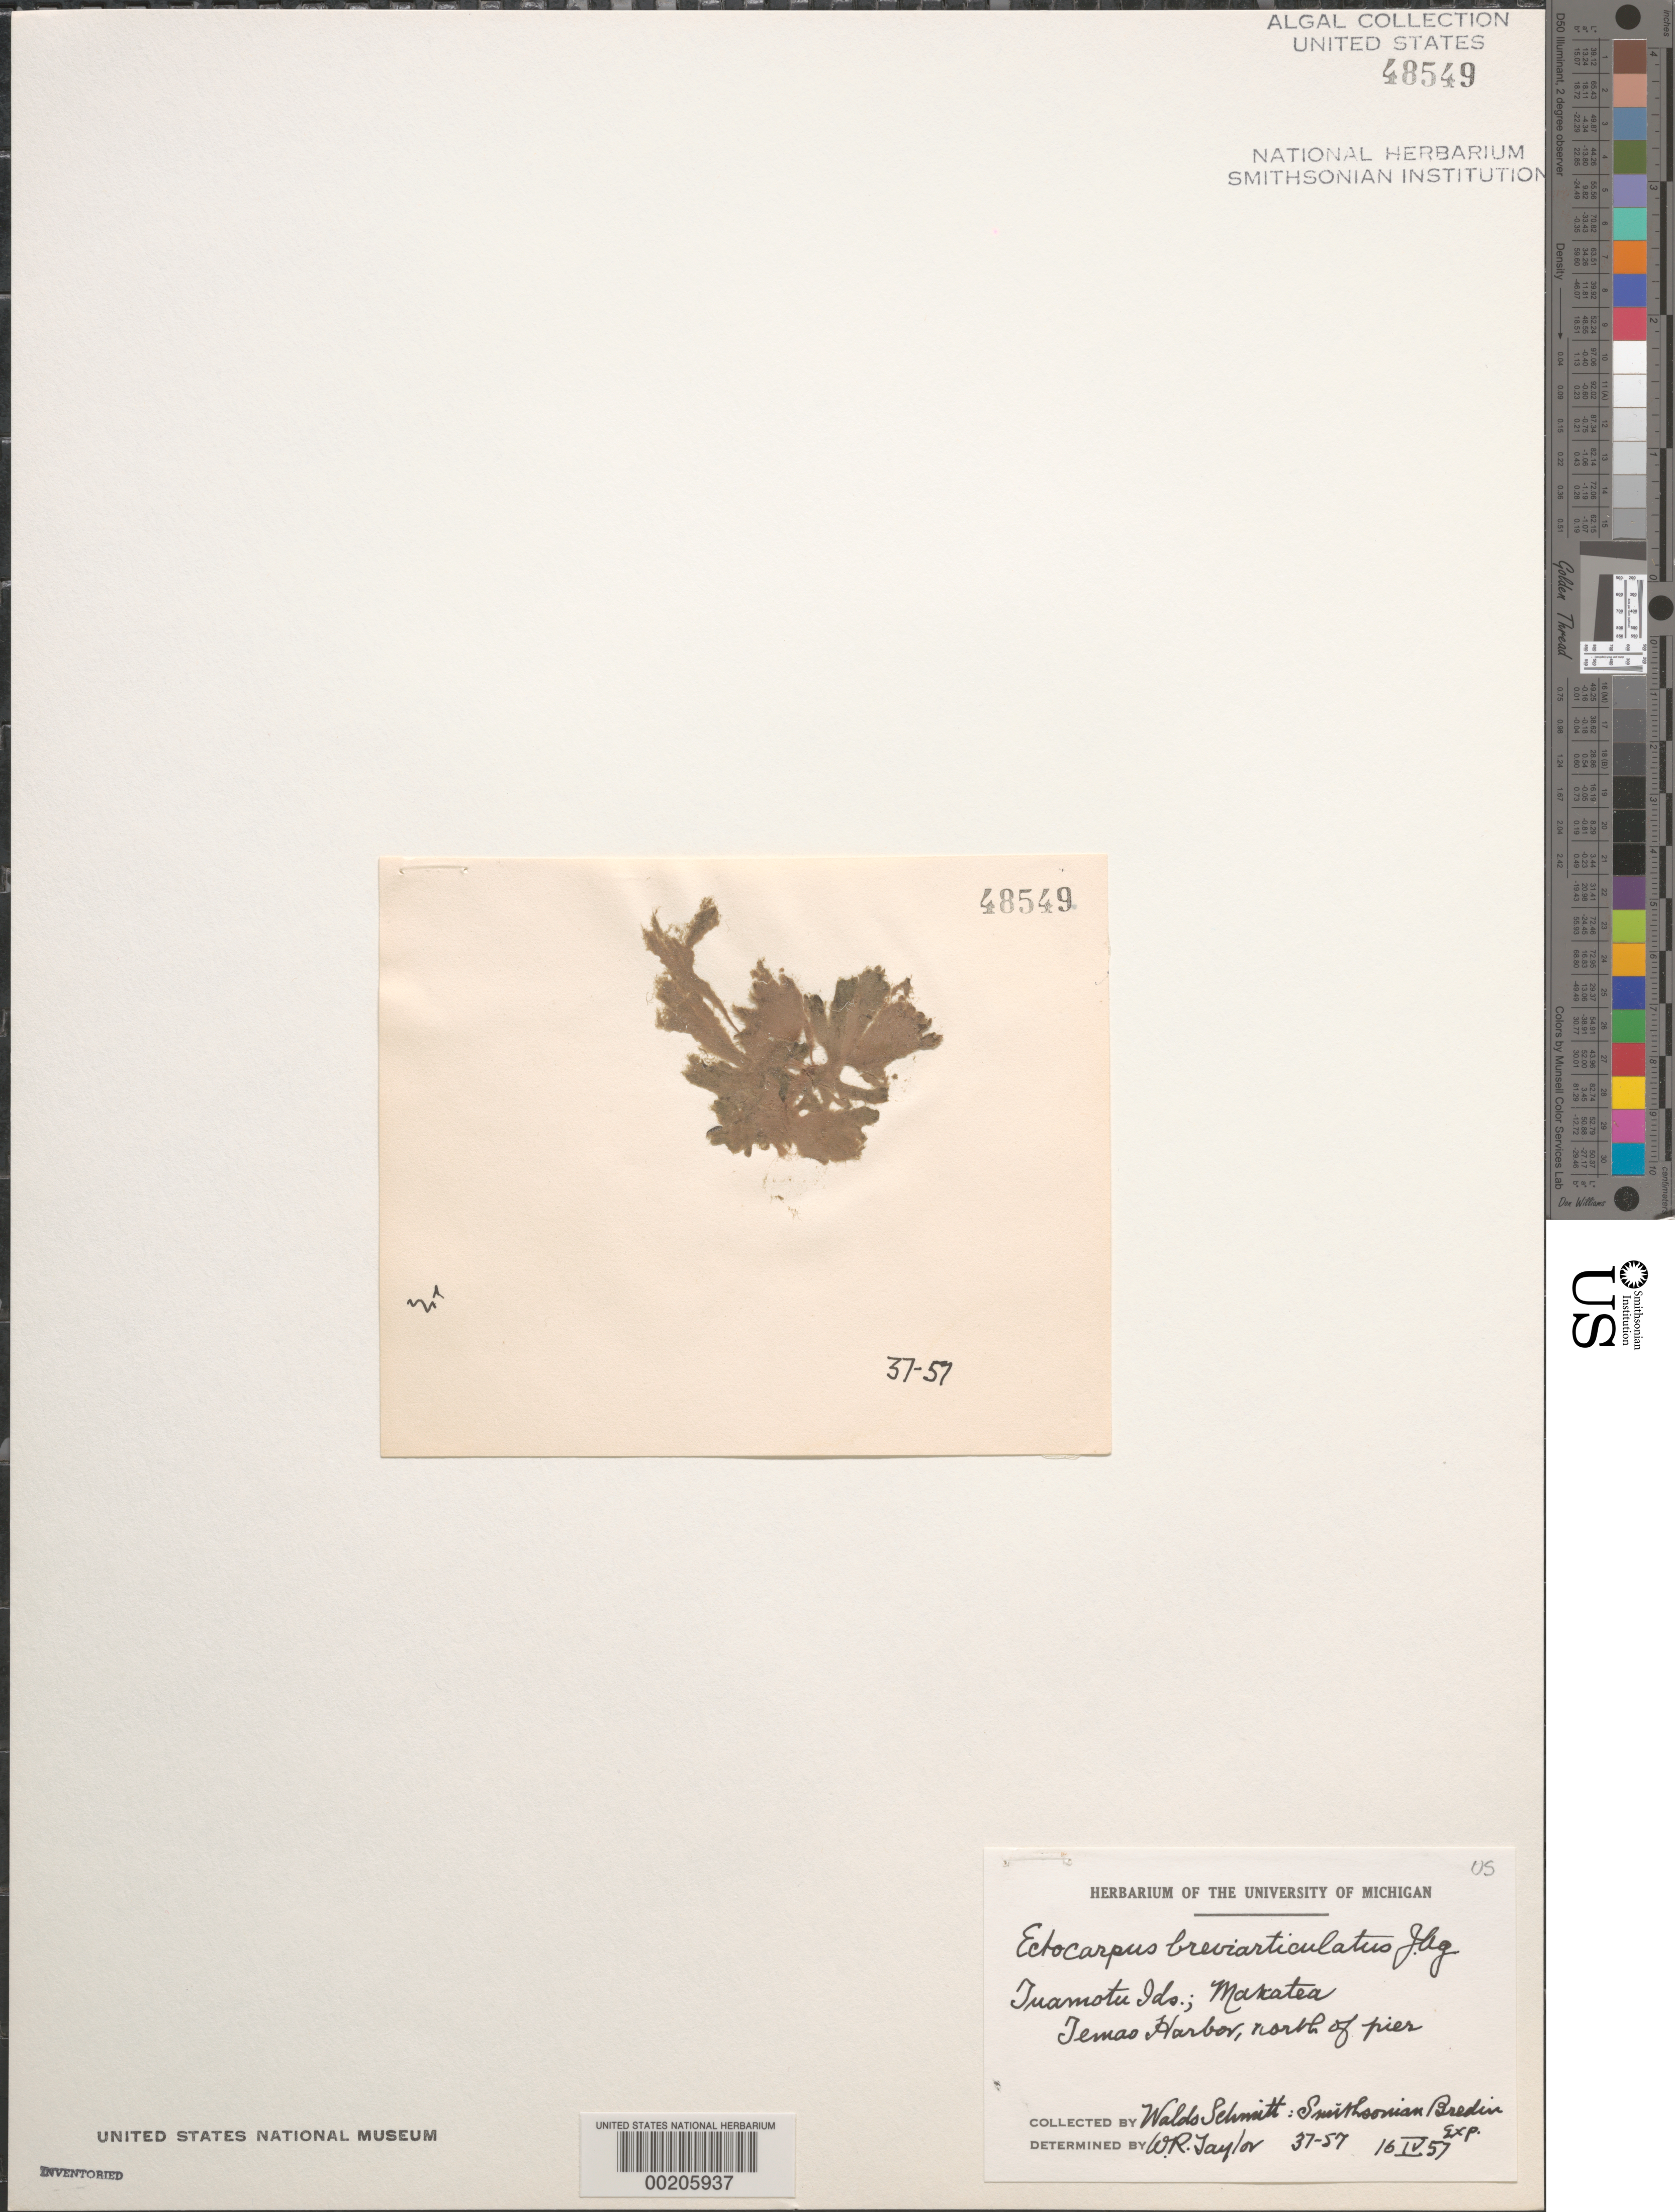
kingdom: Chromista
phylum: Ochrophyta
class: Phaeophyceae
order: Scytothamnales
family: Asteronemataceae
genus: Asteronema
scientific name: Asteronema breviarticulatum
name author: (J. Agardh) Ouriques & Bouzon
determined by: Algae name updating Project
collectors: W. L. Schmitt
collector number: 37-57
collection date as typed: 16 Apr 1957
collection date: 1957-04-16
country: French Polynesia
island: Makatea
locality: Temas Harbor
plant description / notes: Smithsonian-Bredin Expedition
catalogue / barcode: US 48549